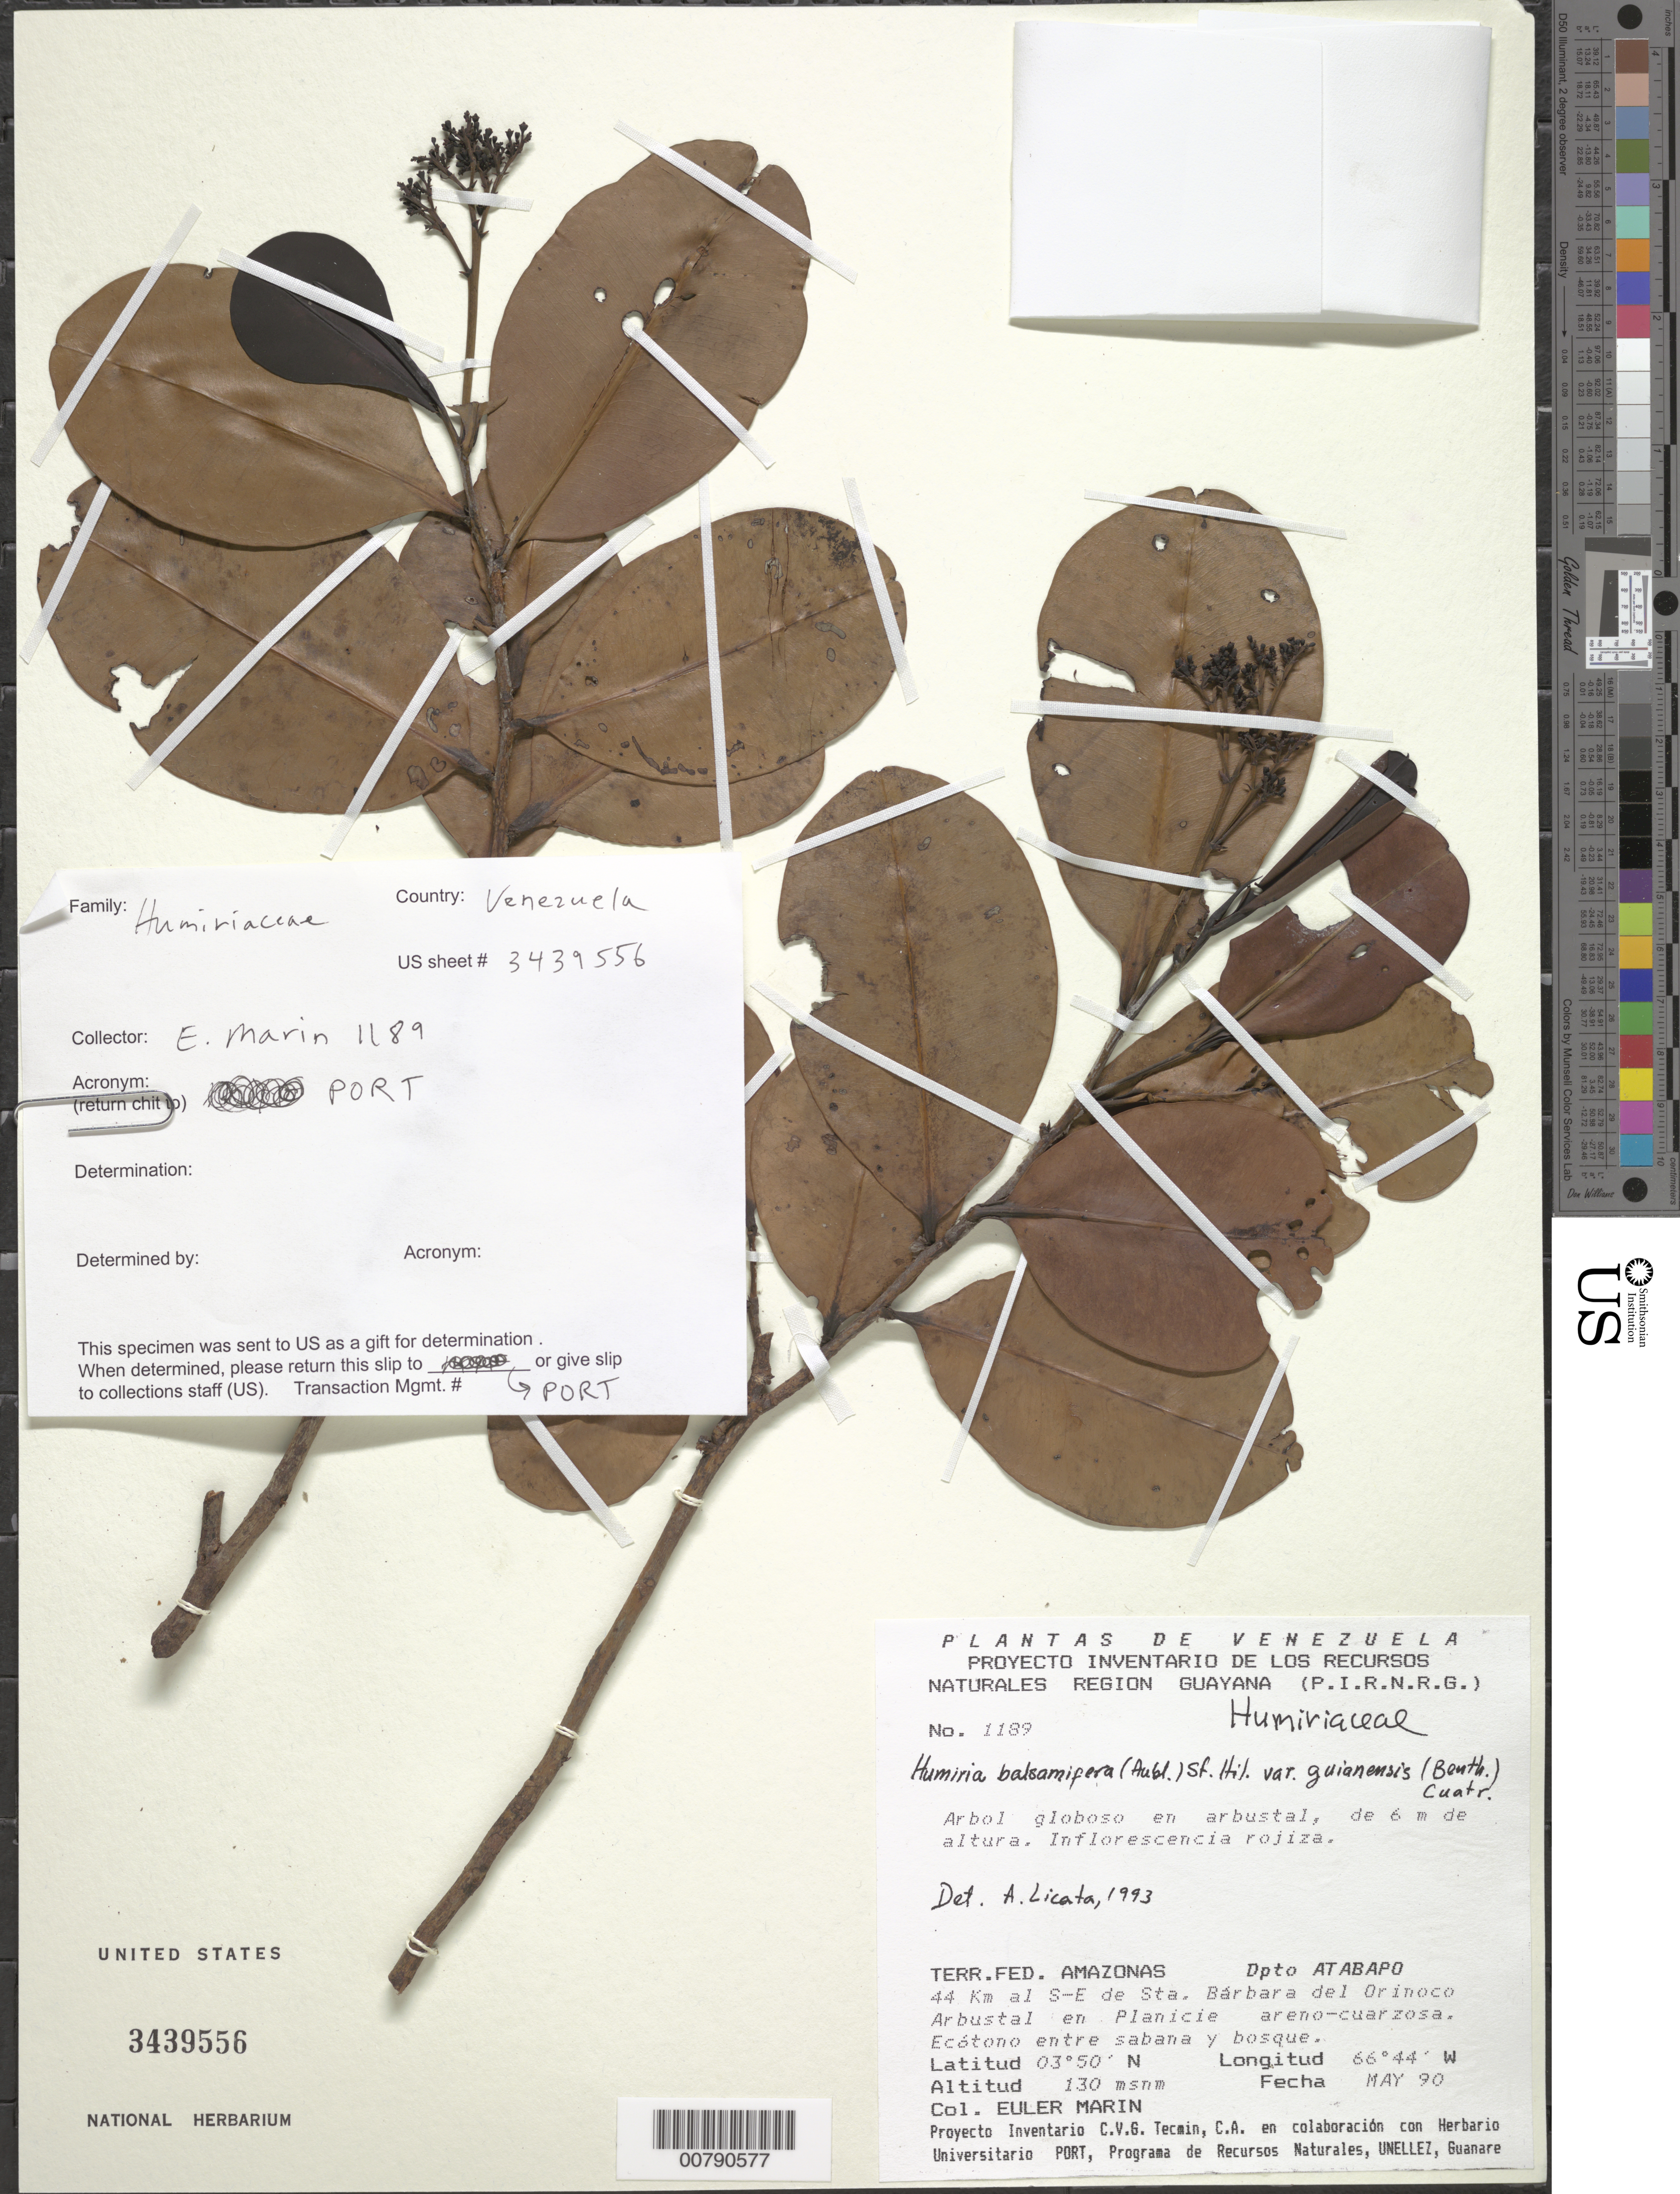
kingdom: Plantae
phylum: Tracheophyta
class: Magnoliopsida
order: Malpighiales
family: Humiriaceae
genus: Humiria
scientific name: Humiria balsamifera var. guianensis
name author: (Benth.) Cuatrec.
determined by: Licata, A., (PORT), Univ. Nac. Exp. de los Llanos Ezequiel Zamora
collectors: E. Marin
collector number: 1189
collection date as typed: May-90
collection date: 1990-05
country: Venezuela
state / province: Amazonas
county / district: Atabapo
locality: Santa Barbara del Orinoco, 44 km al SE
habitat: Arbustal en planicie areno-cuarzosa; ecótono entre sabana y bosque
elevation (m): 130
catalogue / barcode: US 3439556